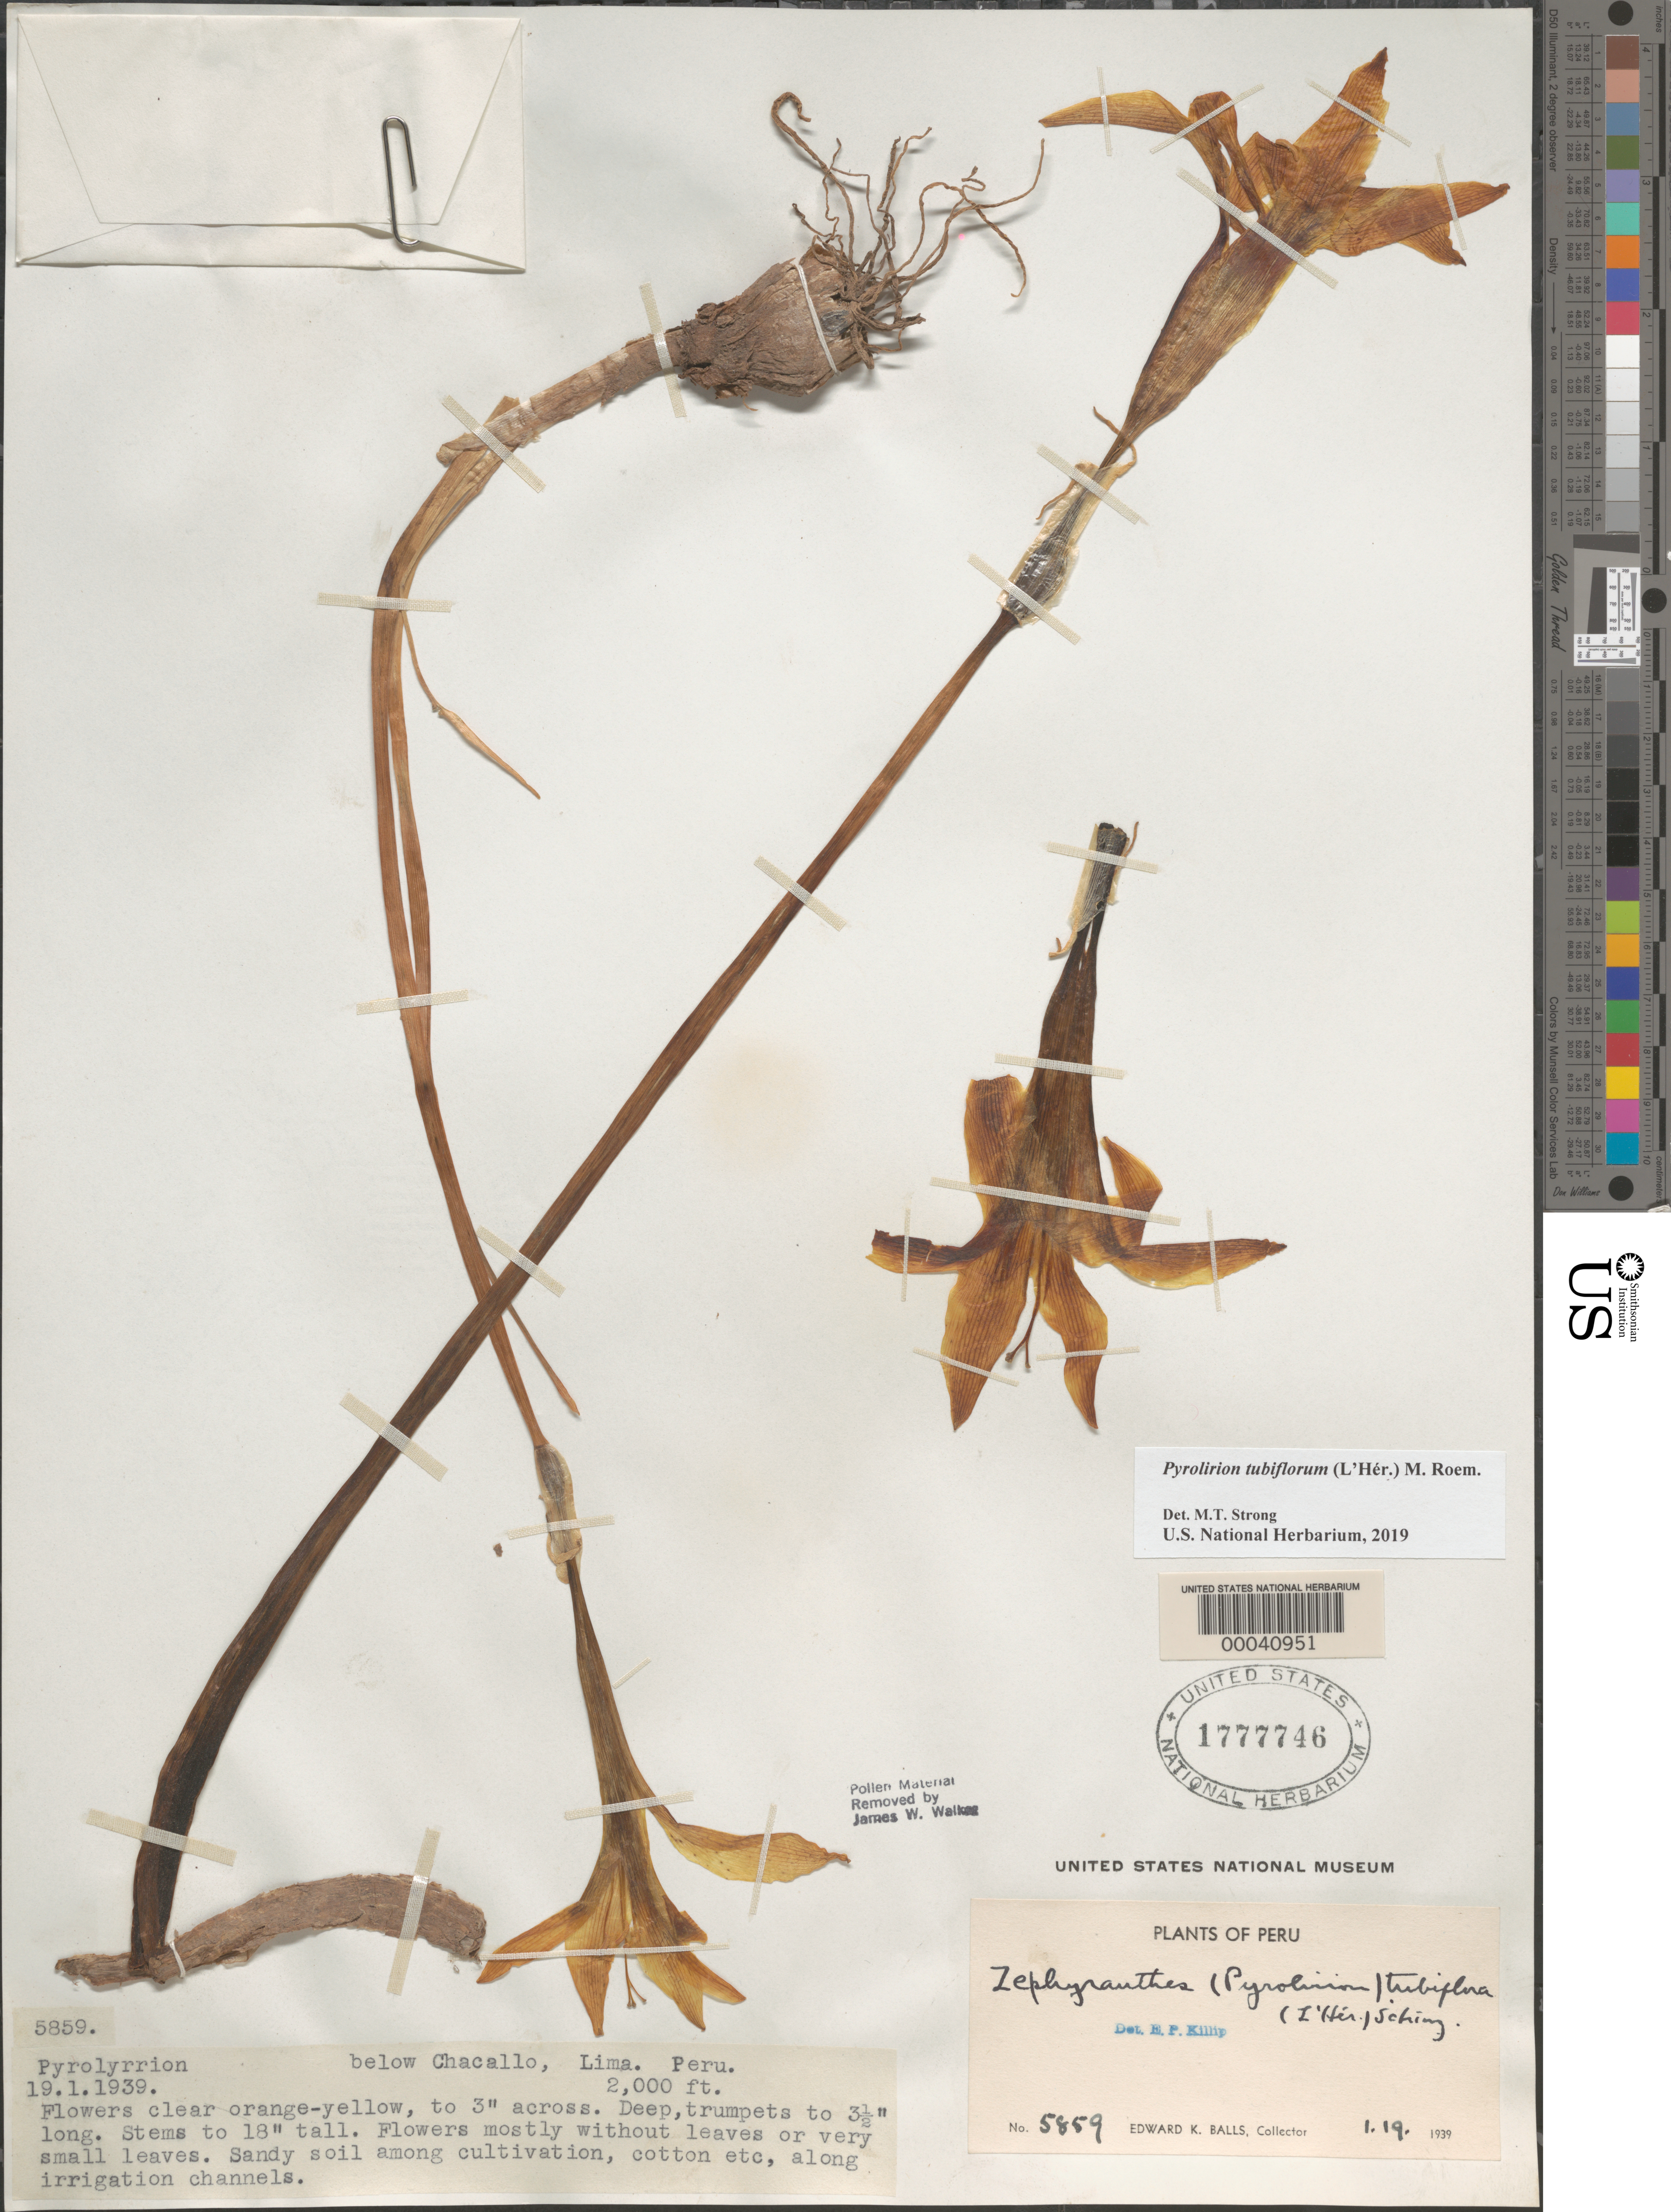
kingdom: Plantae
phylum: Tracheophyta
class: Liliopsida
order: Asparagales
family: Amaryllidaceae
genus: Pyrolirion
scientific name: Pyrolirion tubiflorum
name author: (L'Hér.) M. Roem.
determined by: Strong, Mark T., (BOT), Smithsonian Institution - National Museum of Natural History (UNITED STATES)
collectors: E. K. Balls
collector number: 5859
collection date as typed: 19 Jan 1939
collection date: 1939-01-19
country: Peru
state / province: Lima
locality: Below chacallo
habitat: Sandy soil among cult. cotton etc., along irrigation channels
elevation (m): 610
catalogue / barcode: US 1777746